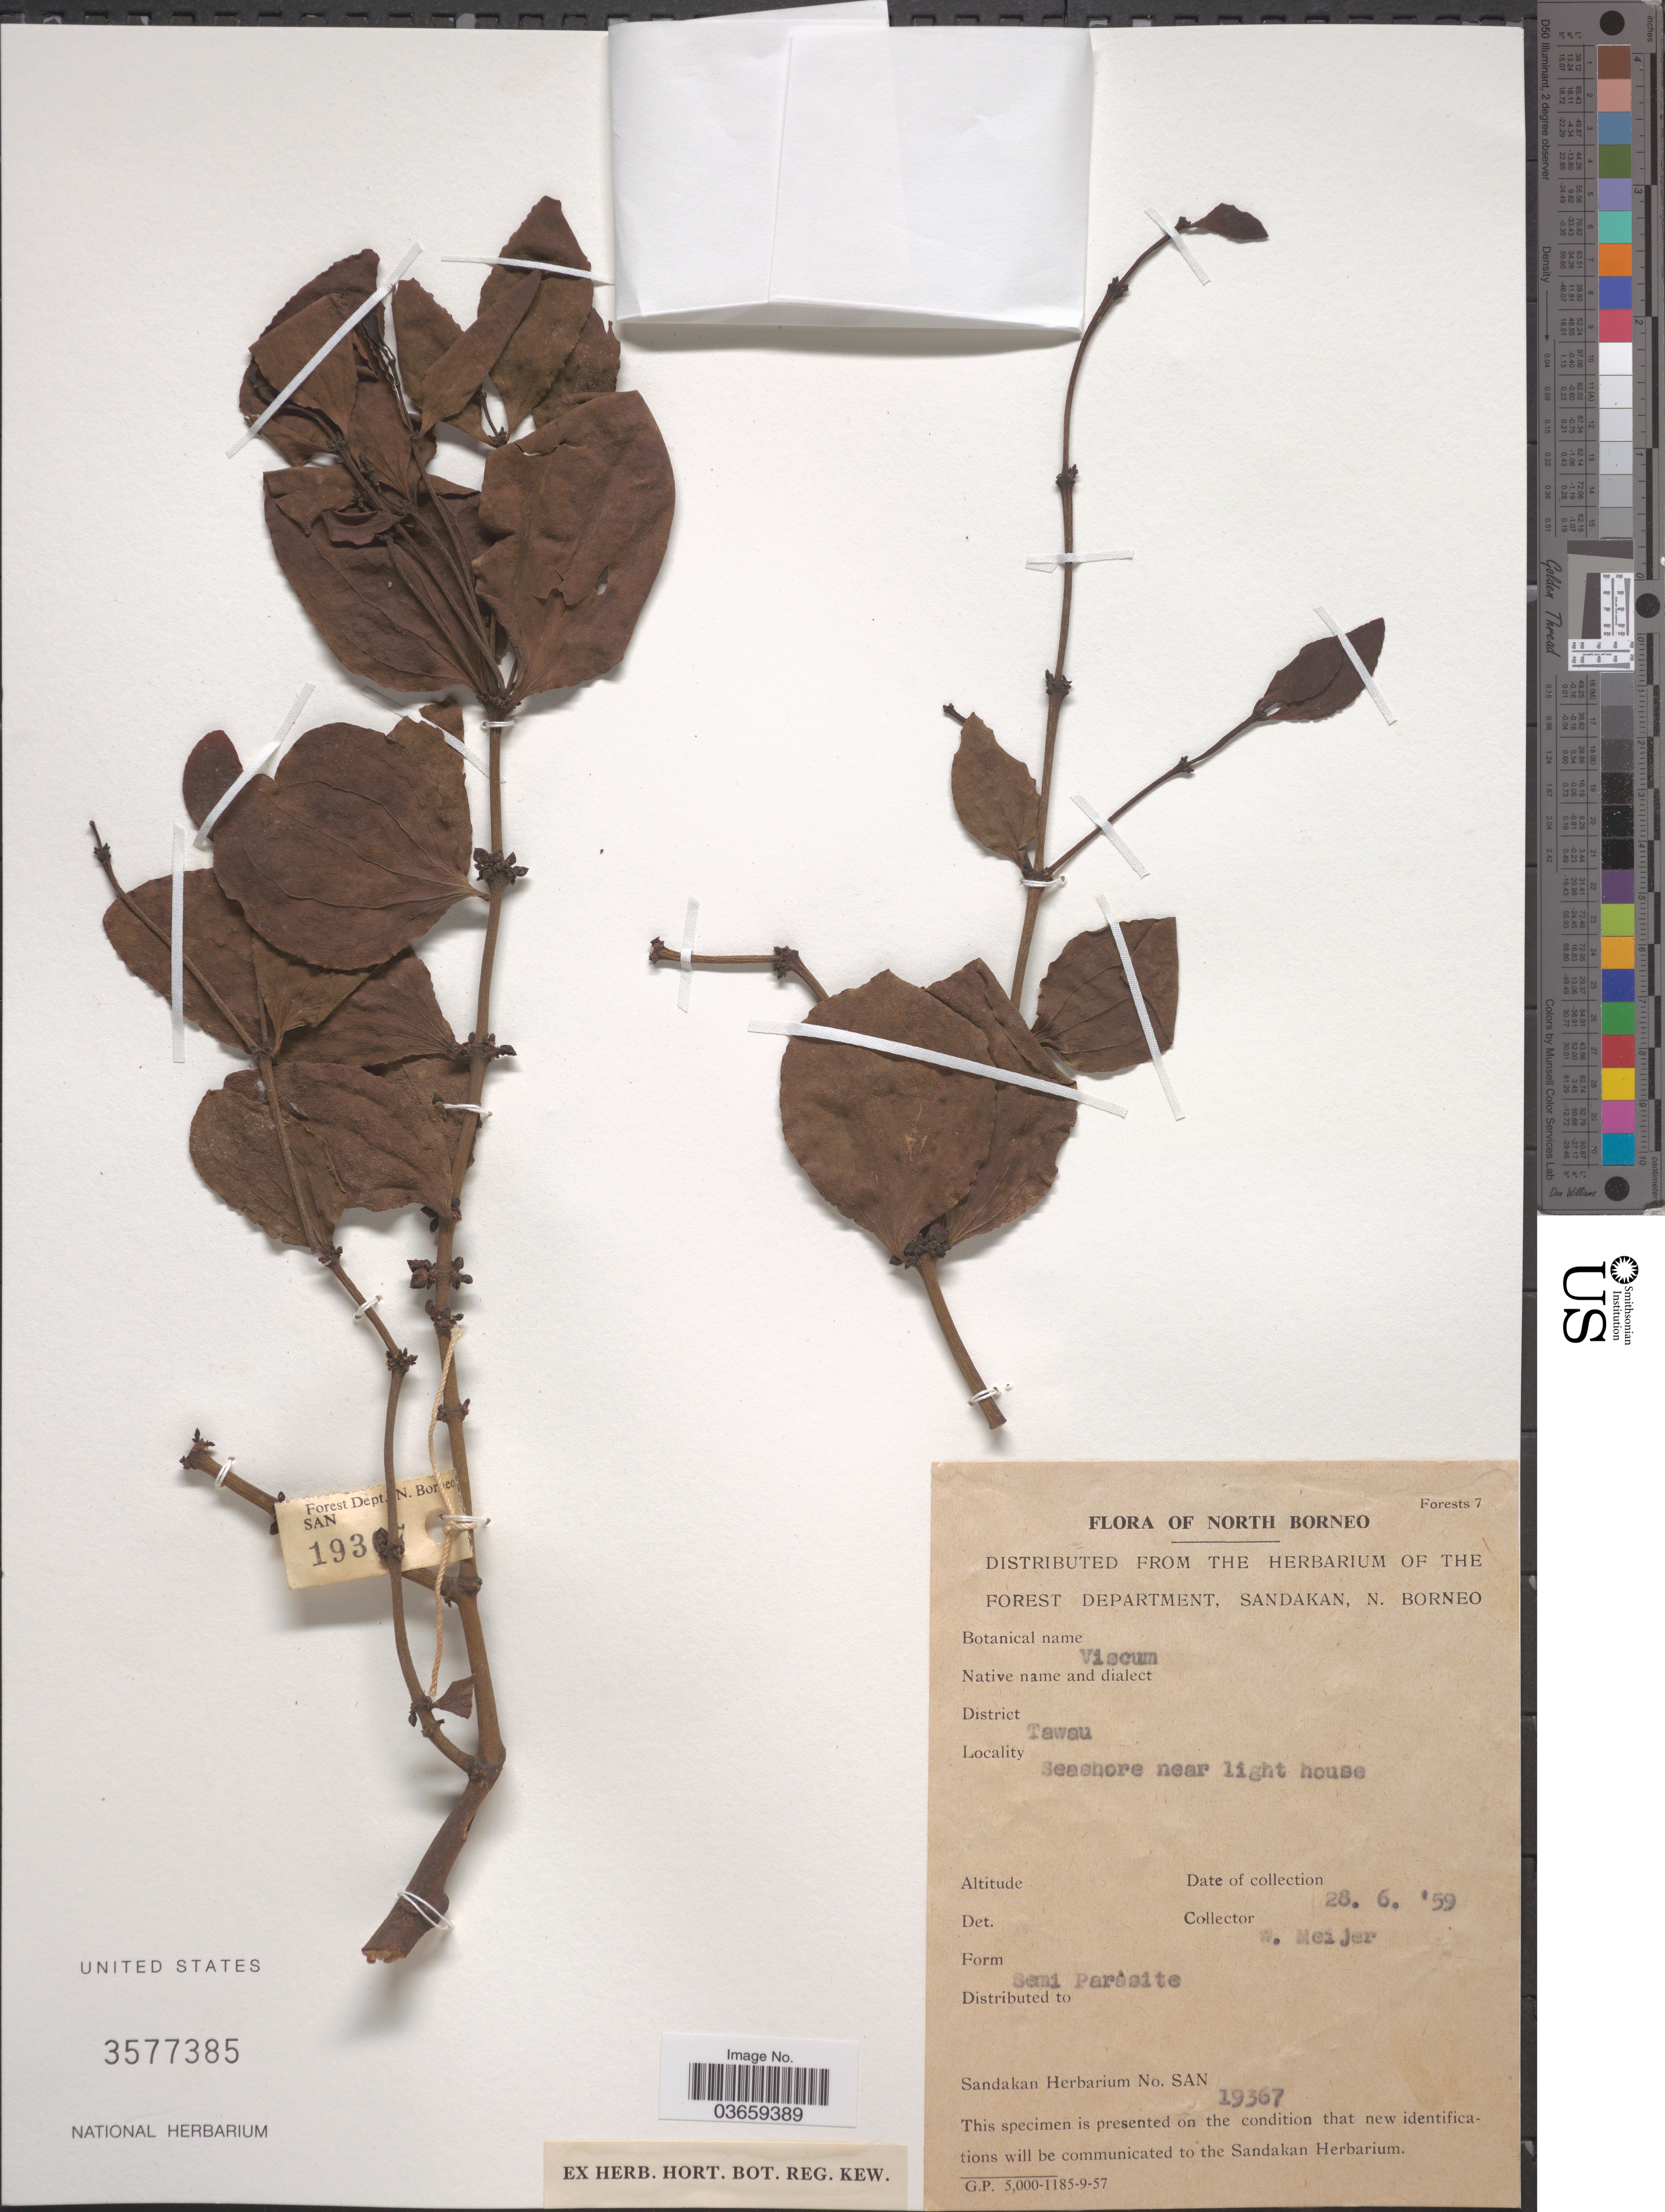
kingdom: Plantae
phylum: Tracheophyta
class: Magnoliopsida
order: Santalales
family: Viscaceae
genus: Viscum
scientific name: Viscum sp.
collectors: W. Meijer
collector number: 19367?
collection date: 1959-06-28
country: Malaysia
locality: North Borneo. District Tawau. Seashore near light house.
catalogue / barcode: US 3577385